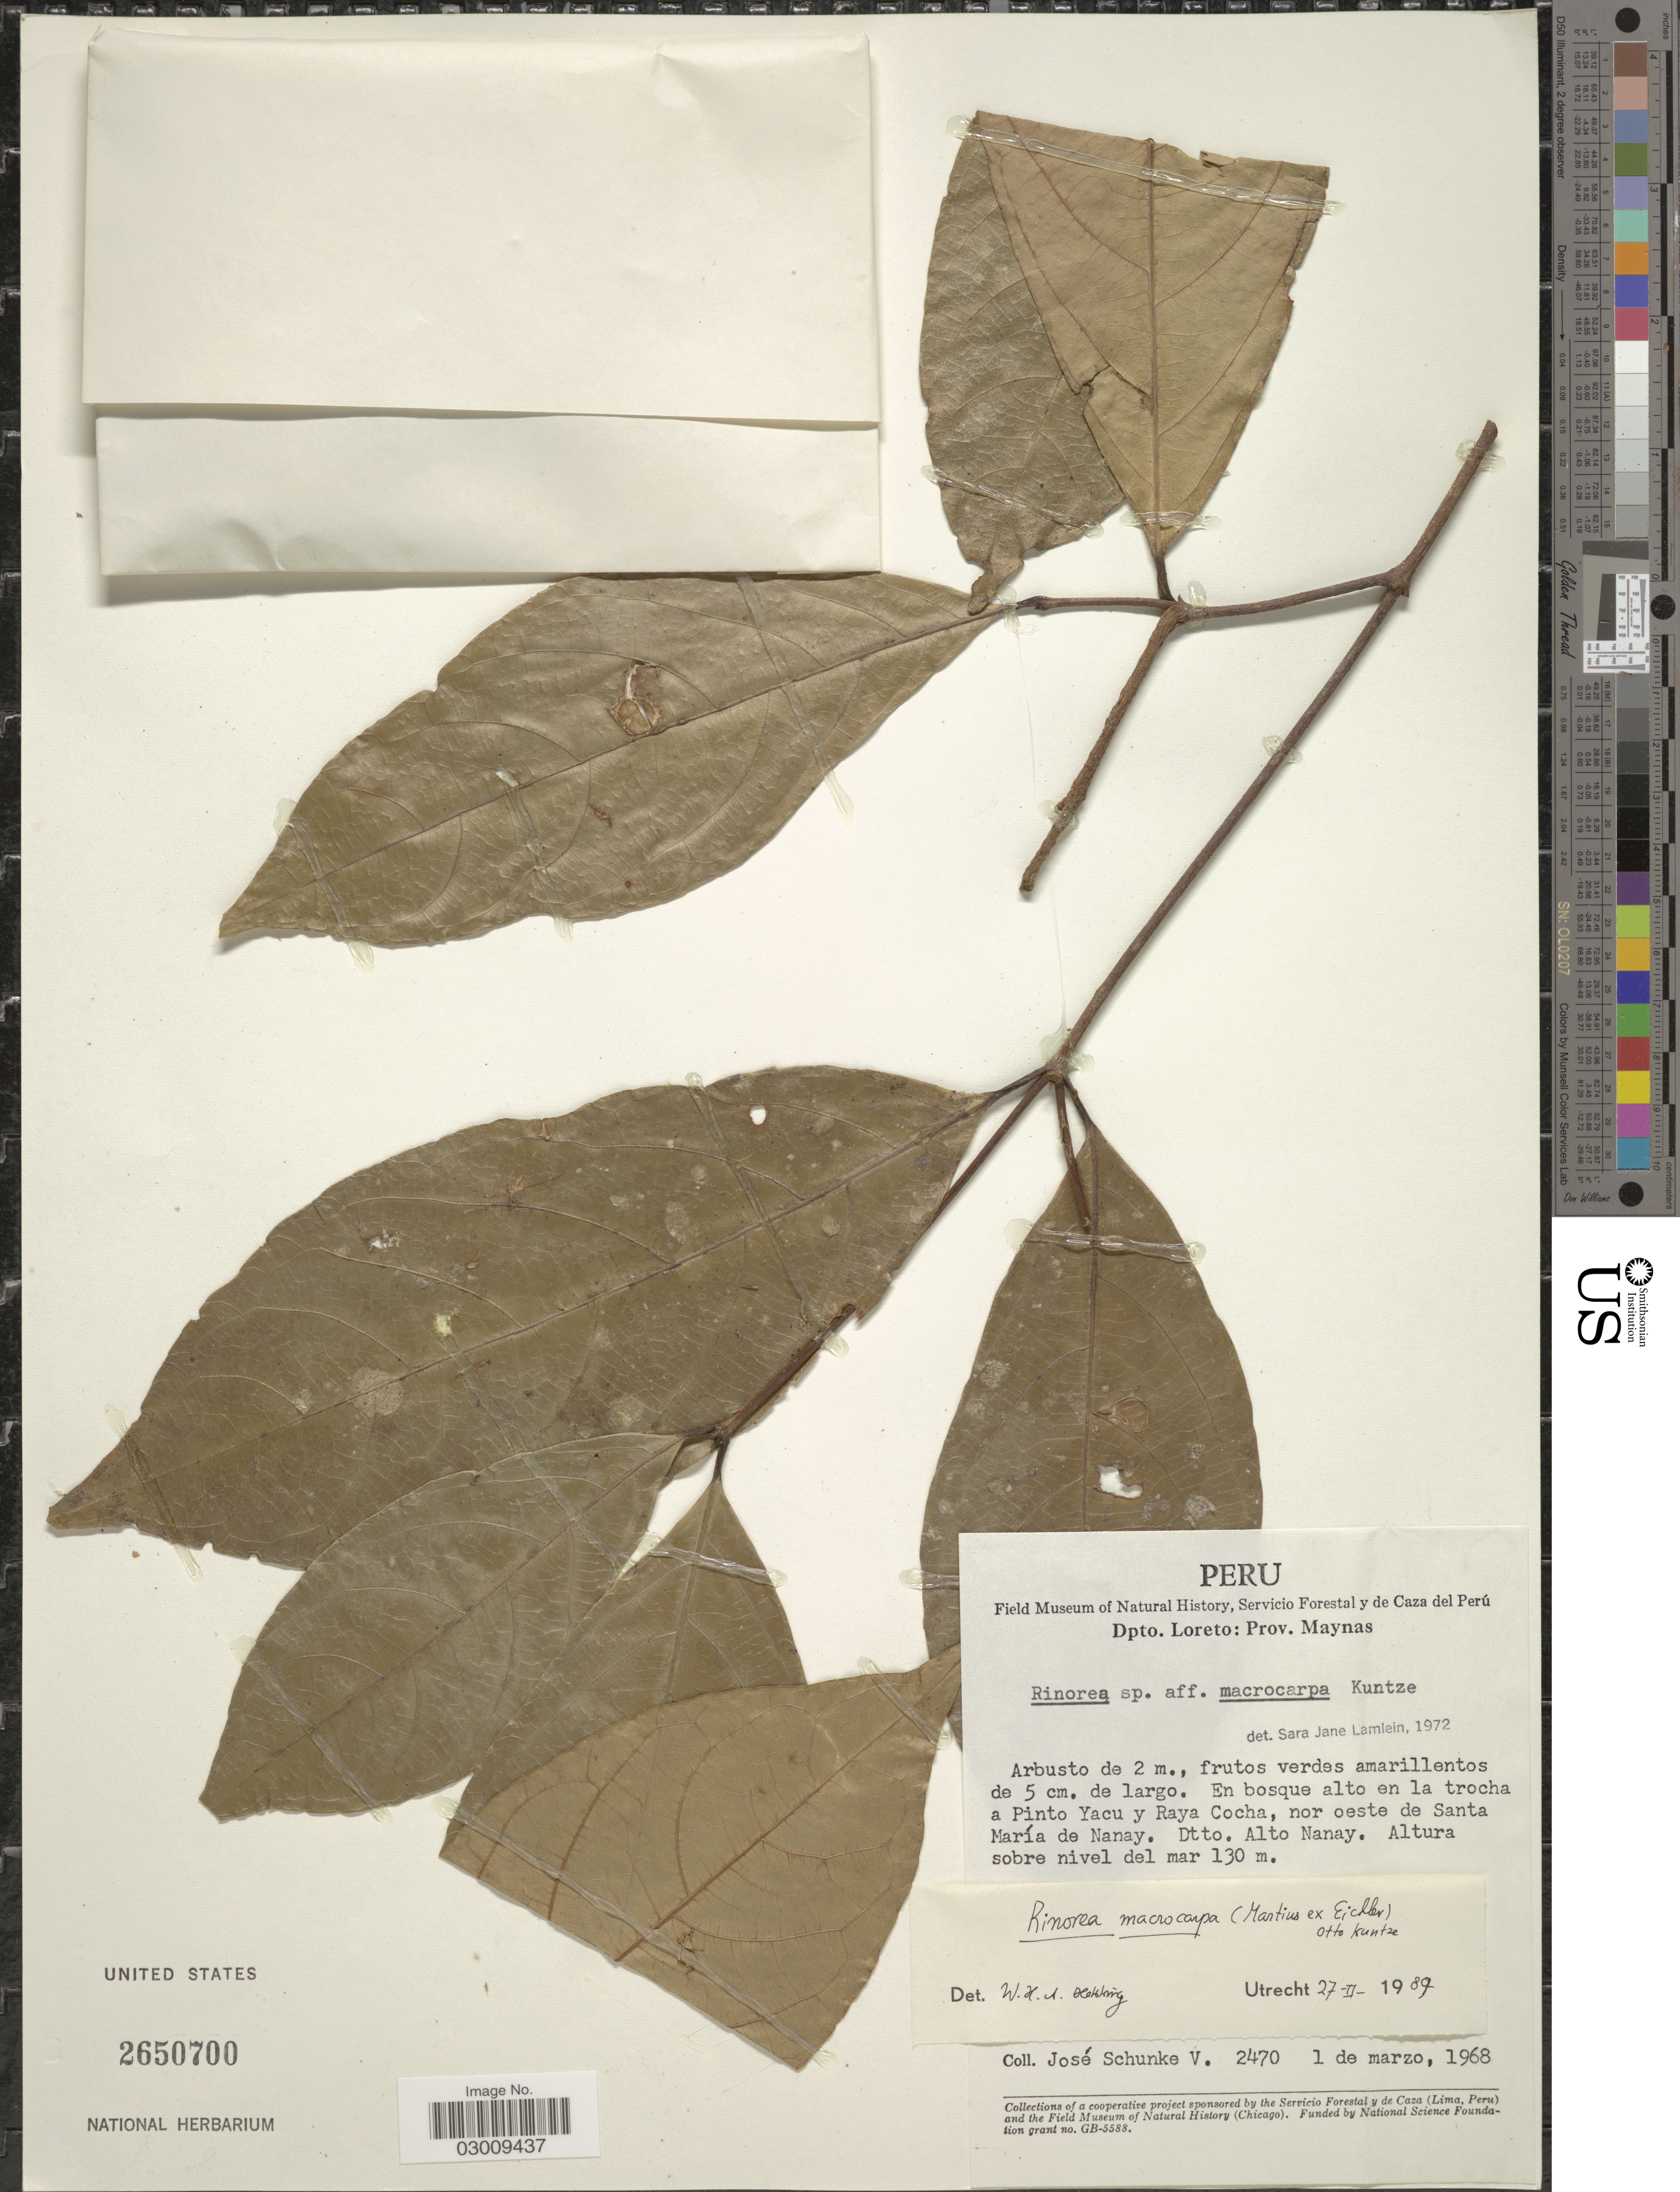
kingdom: Plantae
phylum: Tracheophyta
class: Magnoliopsida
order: Malpighiales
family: Violaceae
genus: Rinorea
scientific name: Rinorea macrocarpa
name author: (Mart. ex Eichler) Kuntze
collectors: J. Schunke Vigo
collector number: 2470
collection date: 1968-03-01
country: Peru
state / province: Loreto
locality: Dpto. Loreto: Prov. Maynas. En bosque alto en la trocha a Pinto Yacu y Raya Cocha, nor oeste de Santa María de Nanay. Dtto. Alto Nanay.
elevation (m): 130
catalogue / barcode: US 2650700